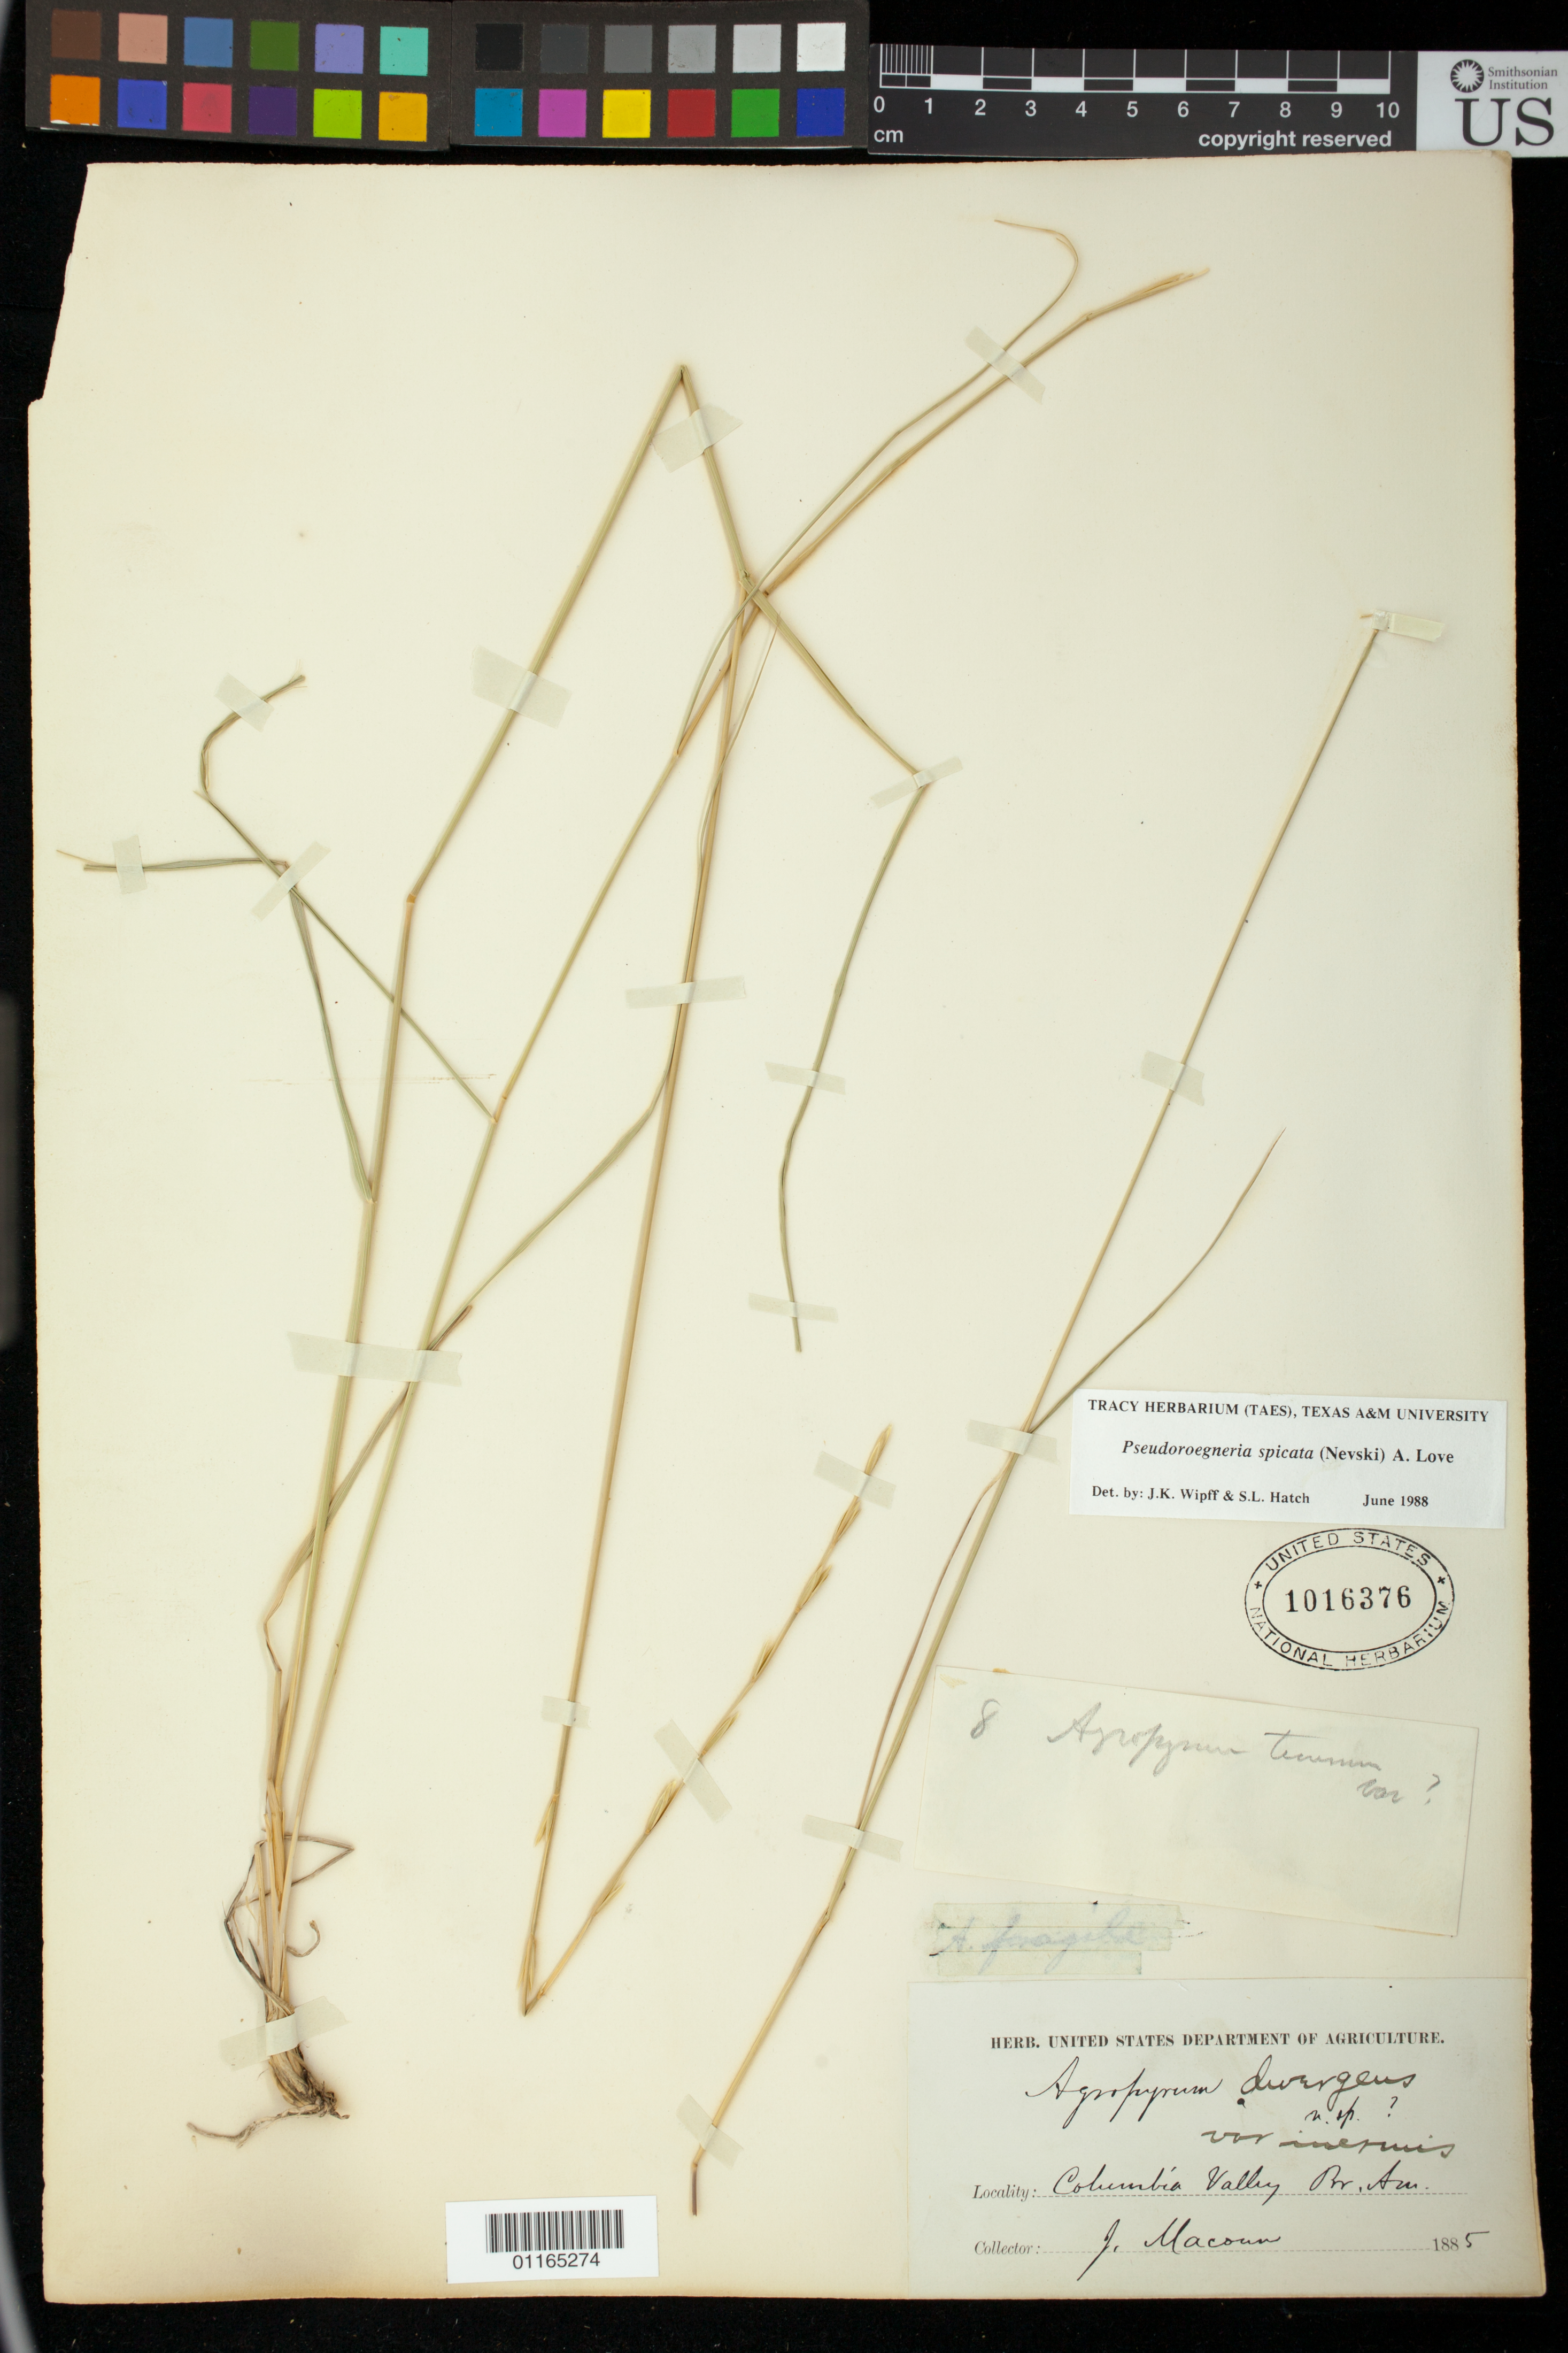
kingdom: Plantae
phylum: Tracheophyta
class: Liliopsida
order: Poales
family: Poaceae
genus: Agropyron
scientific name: Agropyron divergens var. inerme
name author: Scribn. & J.G. Sm.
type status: Syntype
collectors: J. M. Macoun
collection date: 1885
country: Canada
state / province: British Columbia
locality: Columbia River Valley, Br. Am.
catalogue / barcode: US 1016376